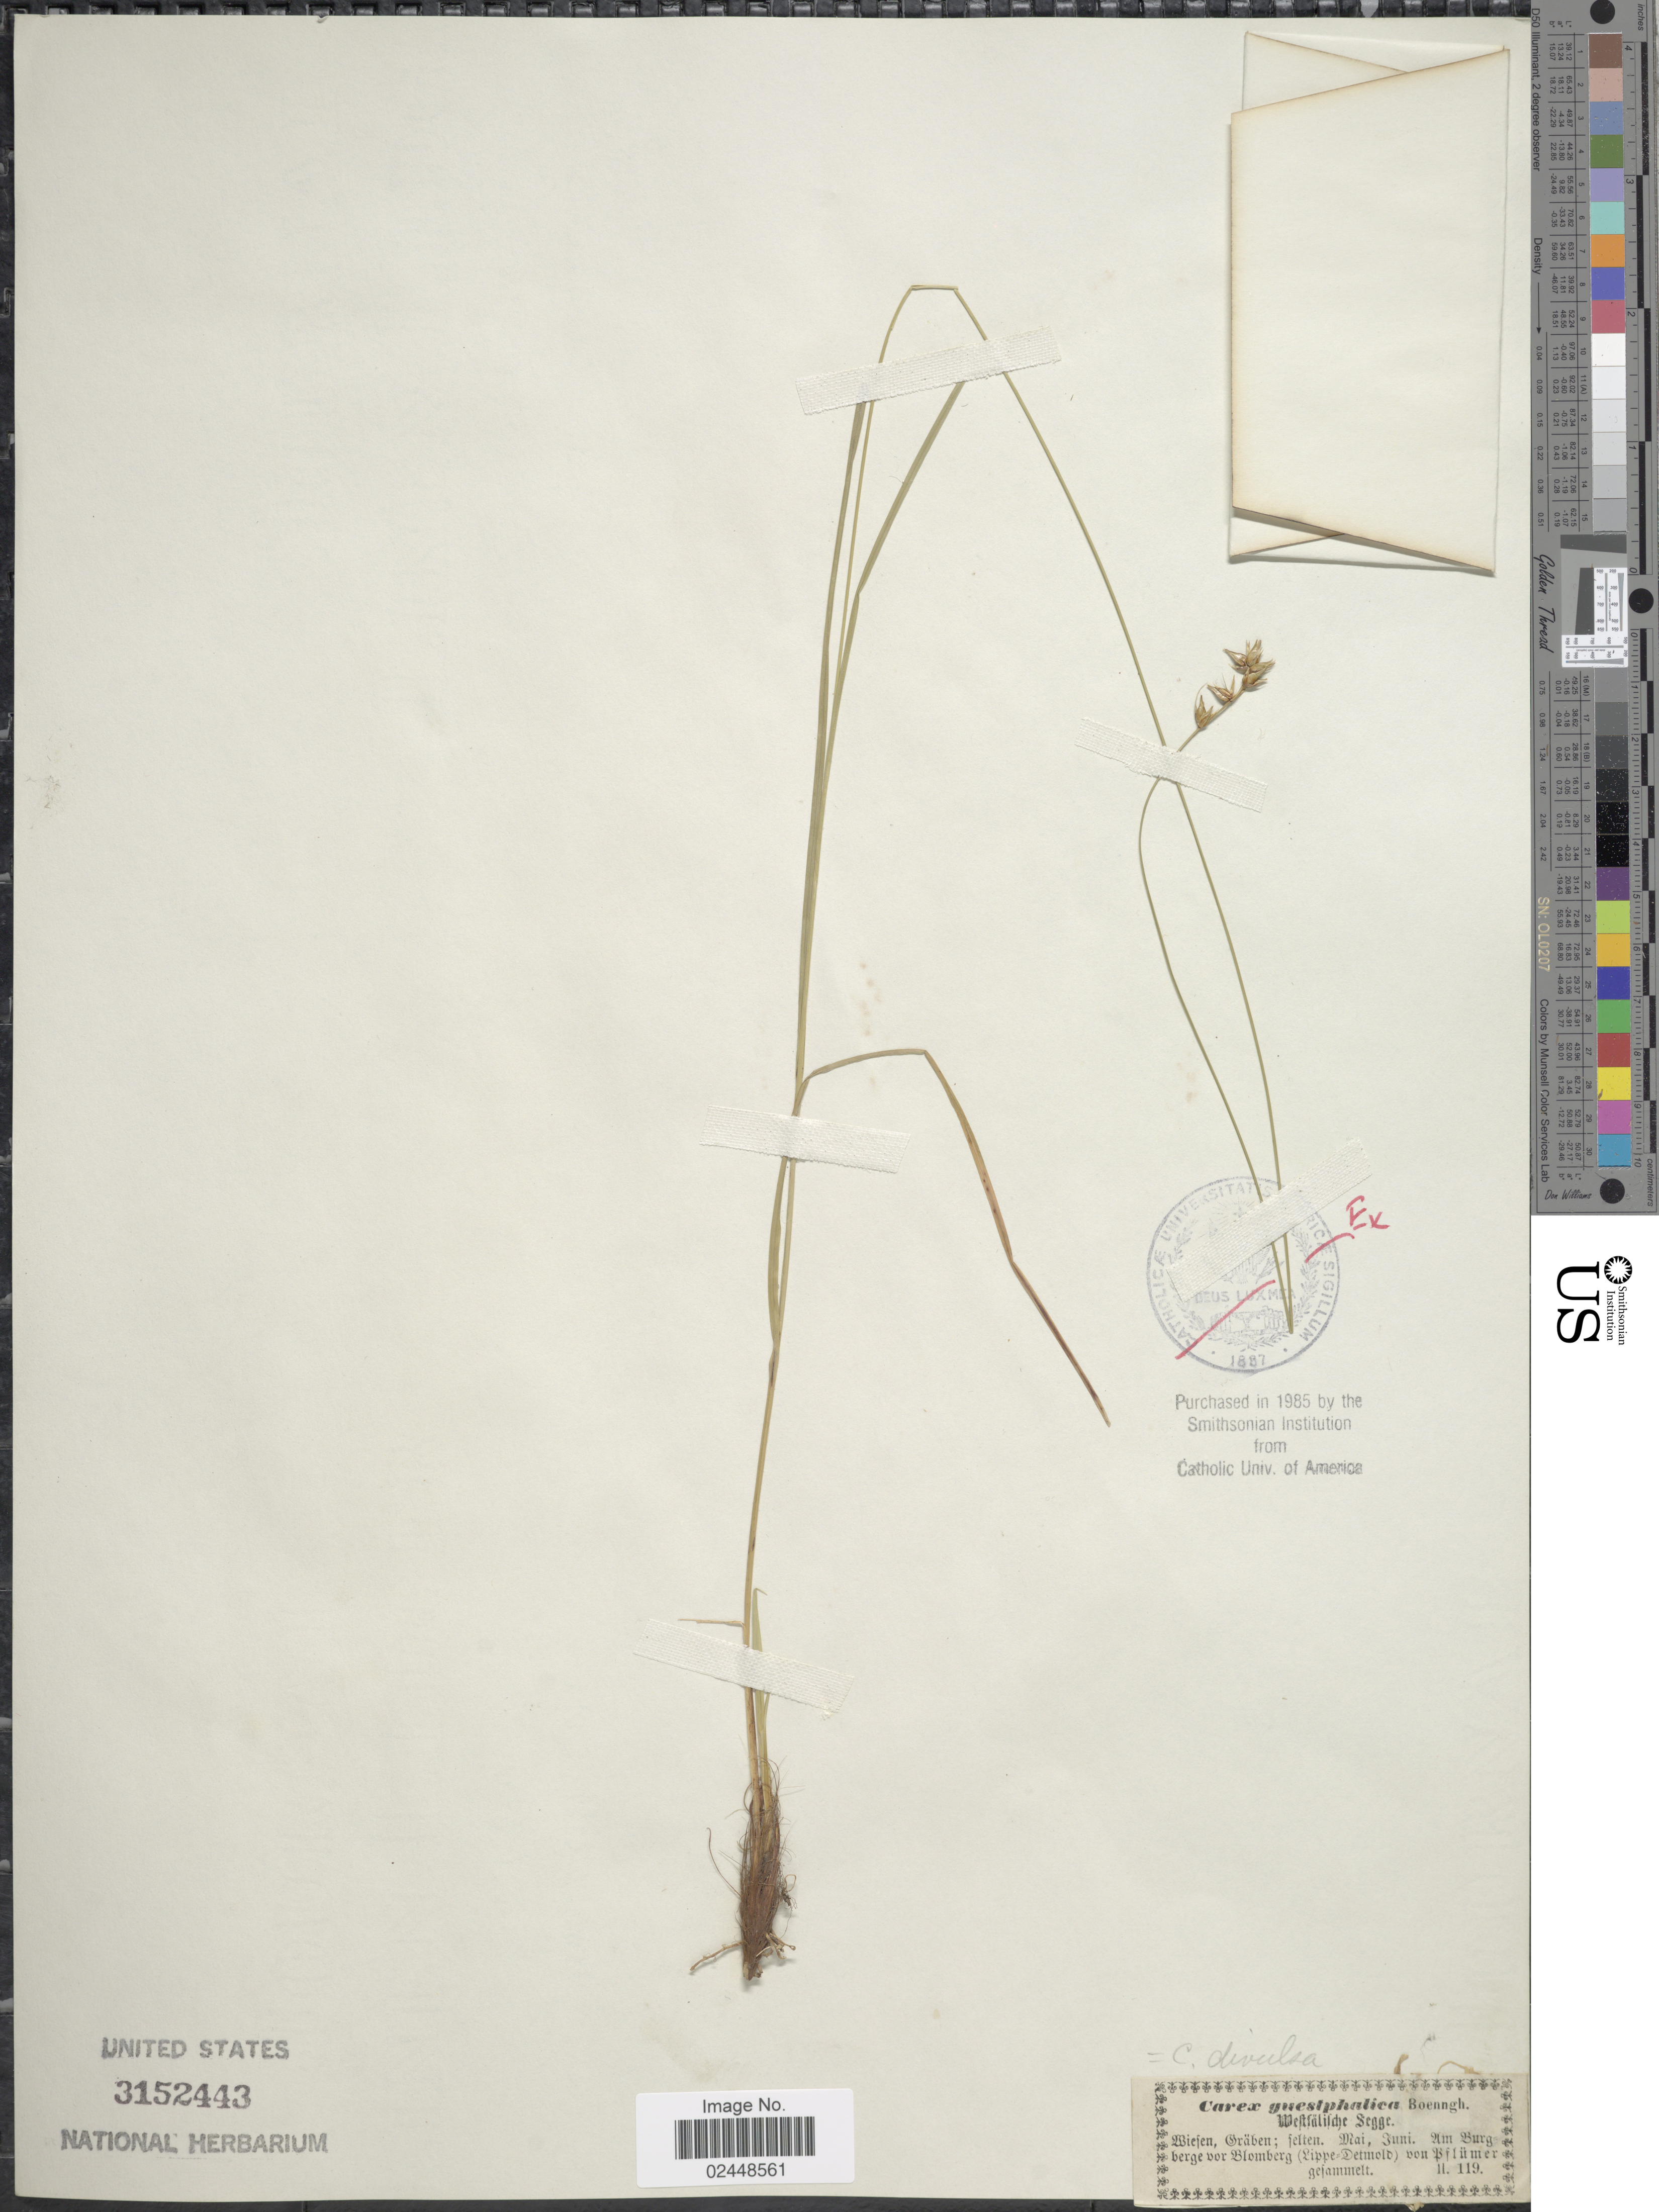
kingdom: Plantae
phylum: Tracheophyta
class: Liliopsida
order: Poales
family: Cyperaceae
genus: Carex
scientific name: Carex divulsa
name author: Stokes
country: Germany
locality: Biefen, Graben: felten. Um burg berge vor Blomberg (Lippe-Detmold) von Bflumer gejammelt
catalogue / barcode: US 3152443